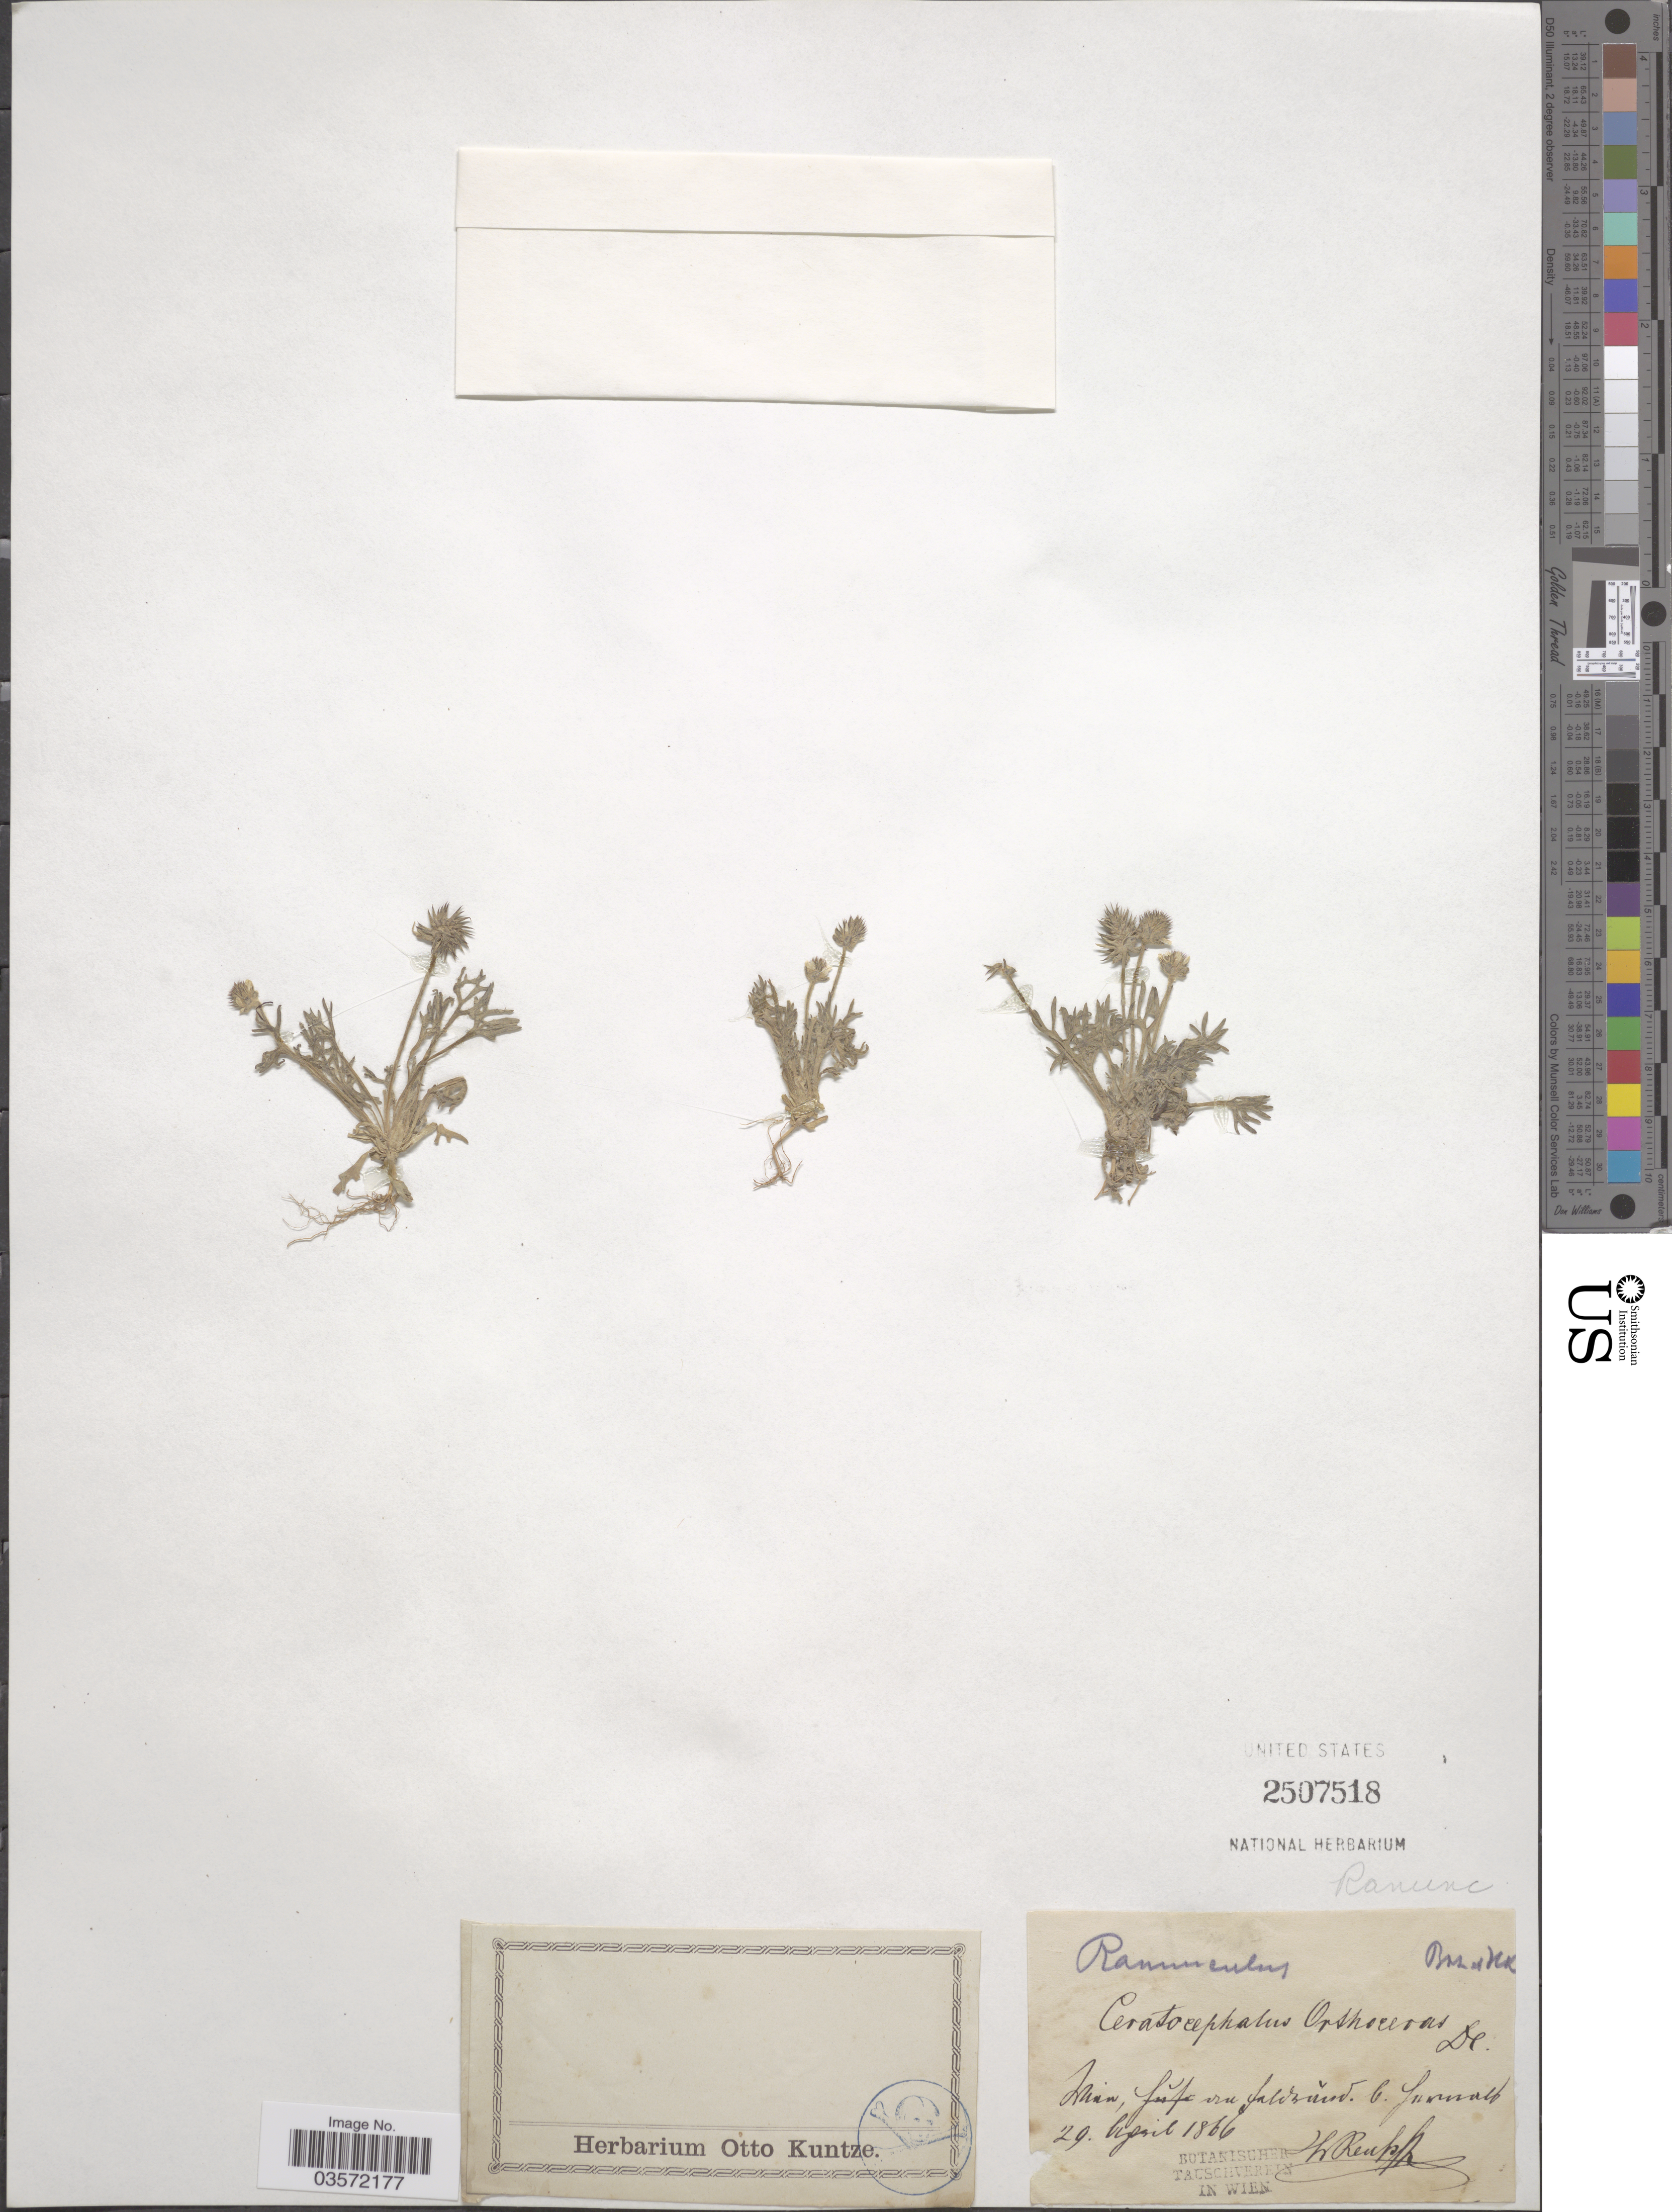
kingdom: Plantae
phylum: Tracheophyta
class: Magnoliopsida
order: Ranunculales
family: Ranunculaceae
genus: Ranunculus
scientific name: Ranunculus sp.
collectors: A. Reuss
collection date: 1866-04-29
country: Austria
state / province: Wien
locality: Wien, viu faldzund. b. Juwnalk. [interpreted]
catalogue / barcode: US 2507518